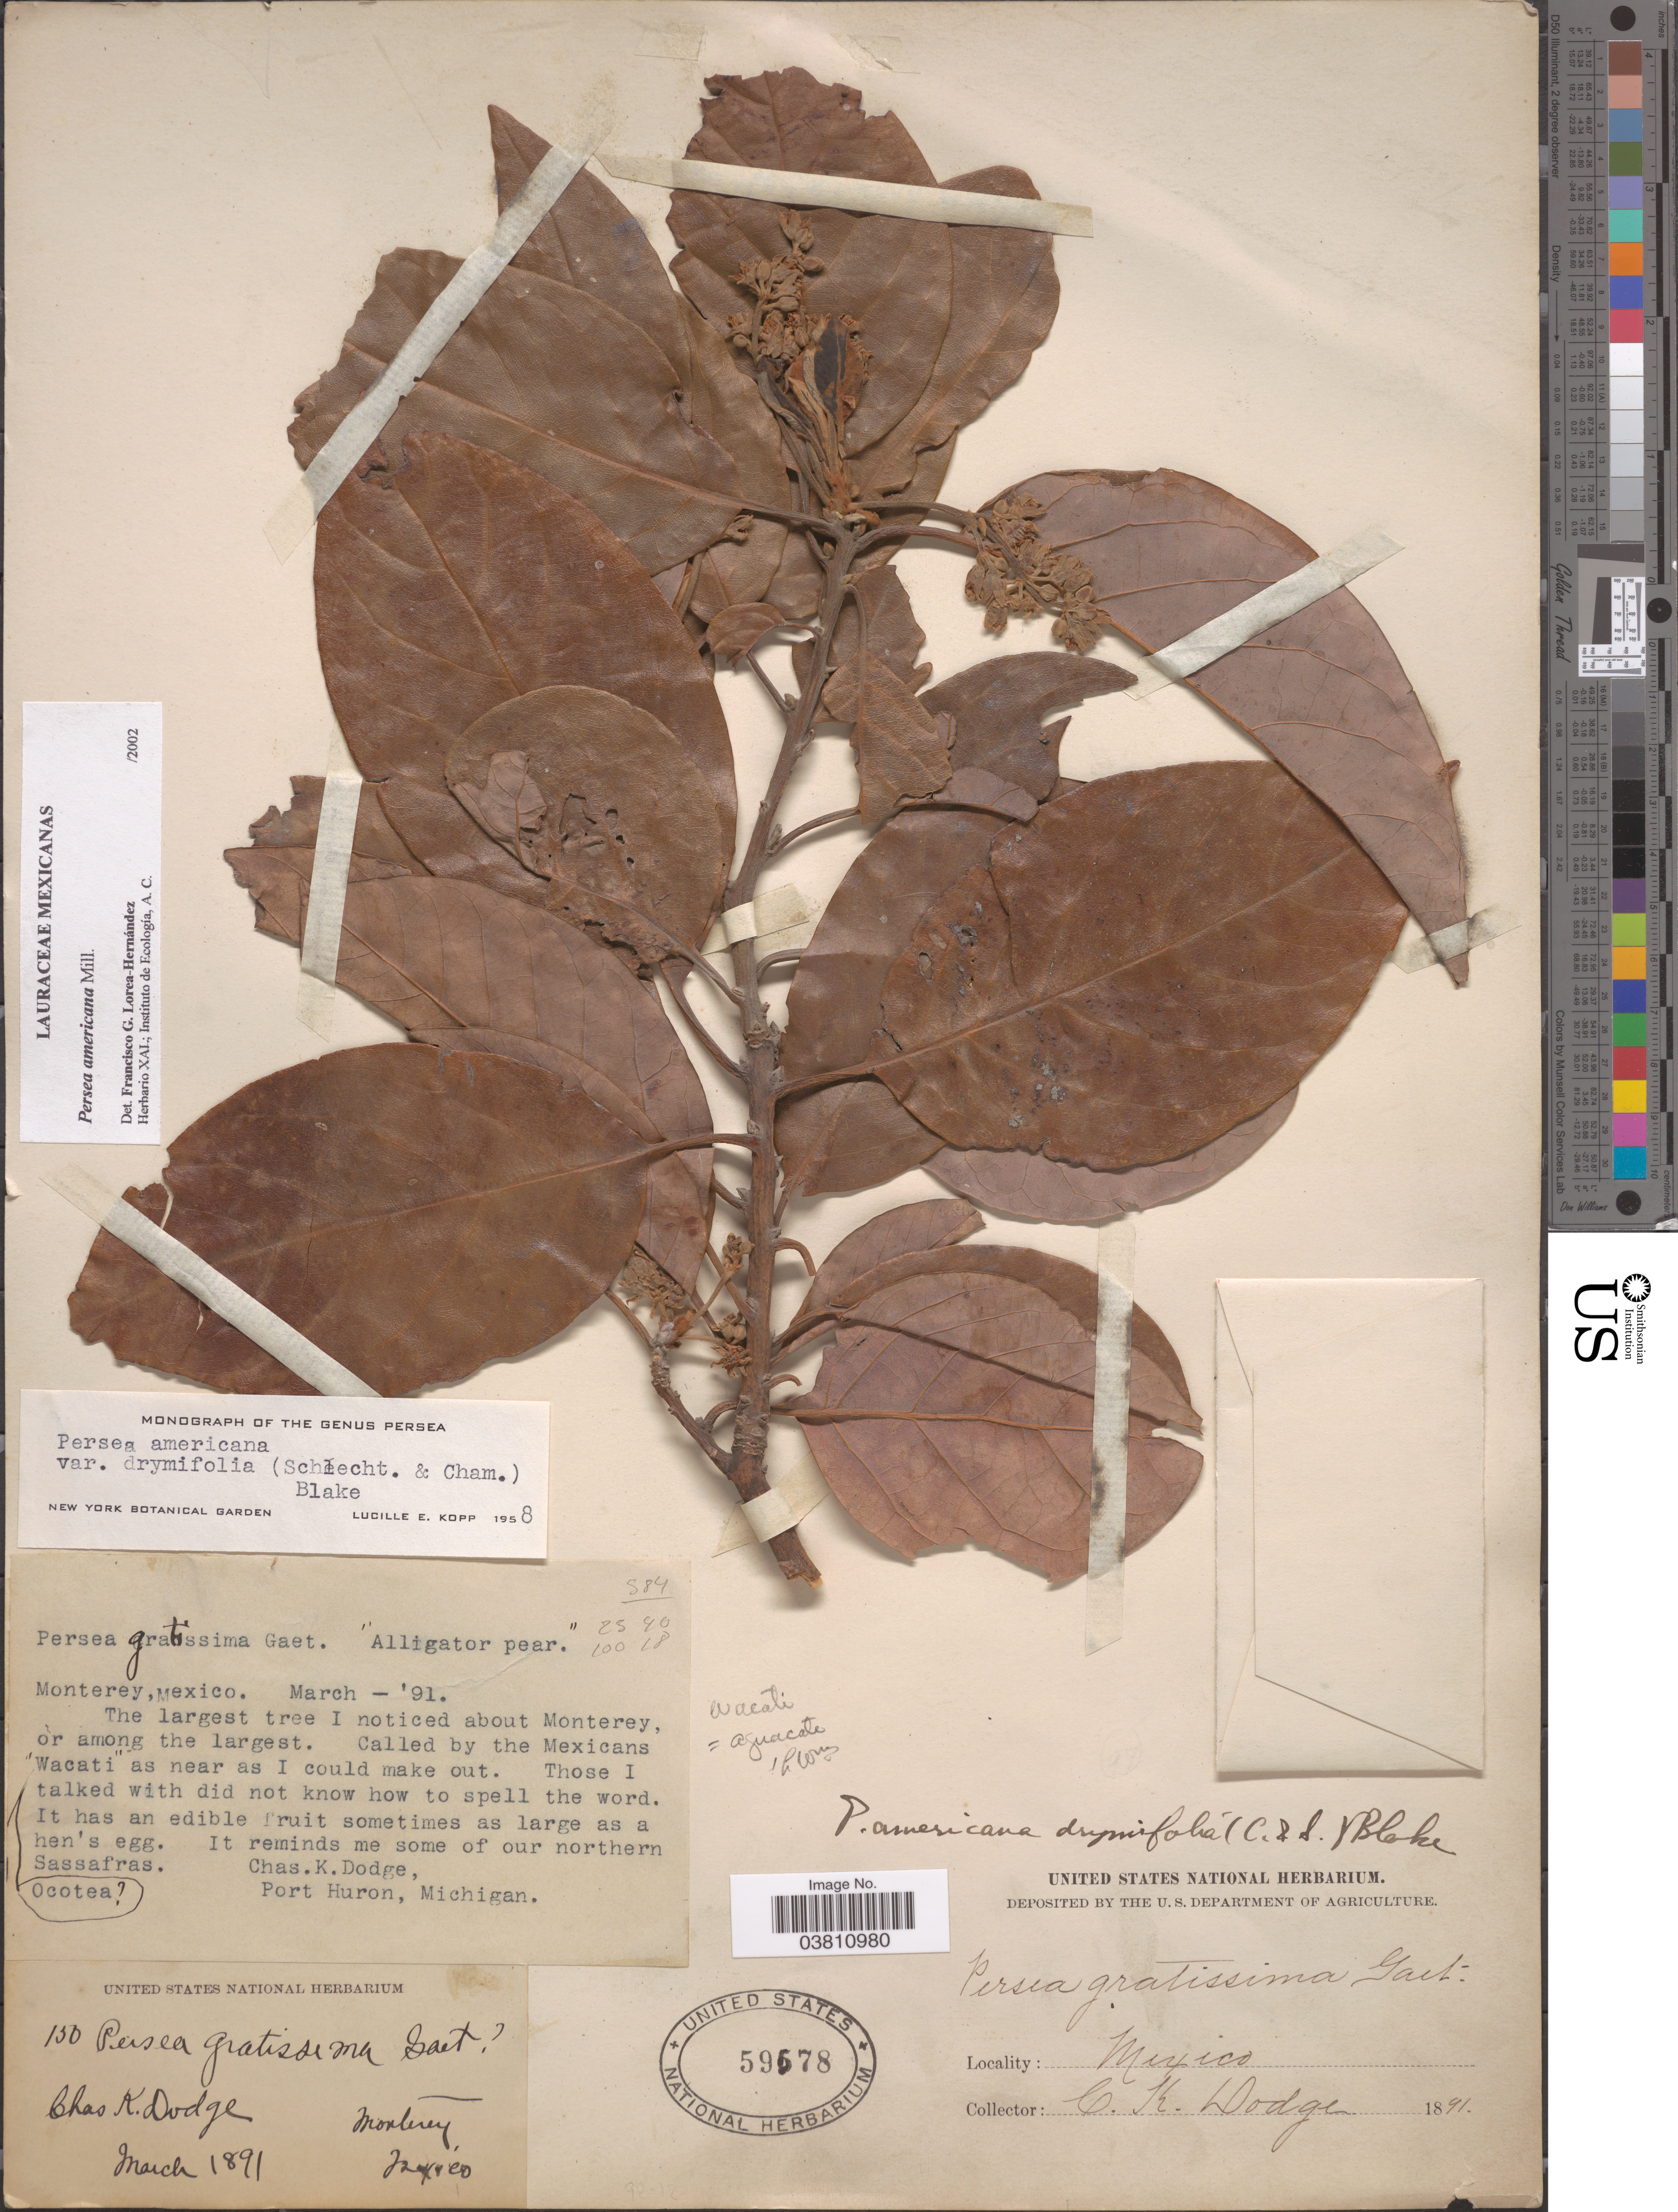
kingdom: Plantae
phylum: Tracheophyta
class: Magnoliopsida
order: Laurales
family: Lauraceae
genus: Persea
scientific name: Persea americana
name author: Mill.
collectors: C. K. Dodge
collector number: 150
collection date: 1891-03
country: Mexico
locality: Monterey.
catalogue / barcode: US 59678